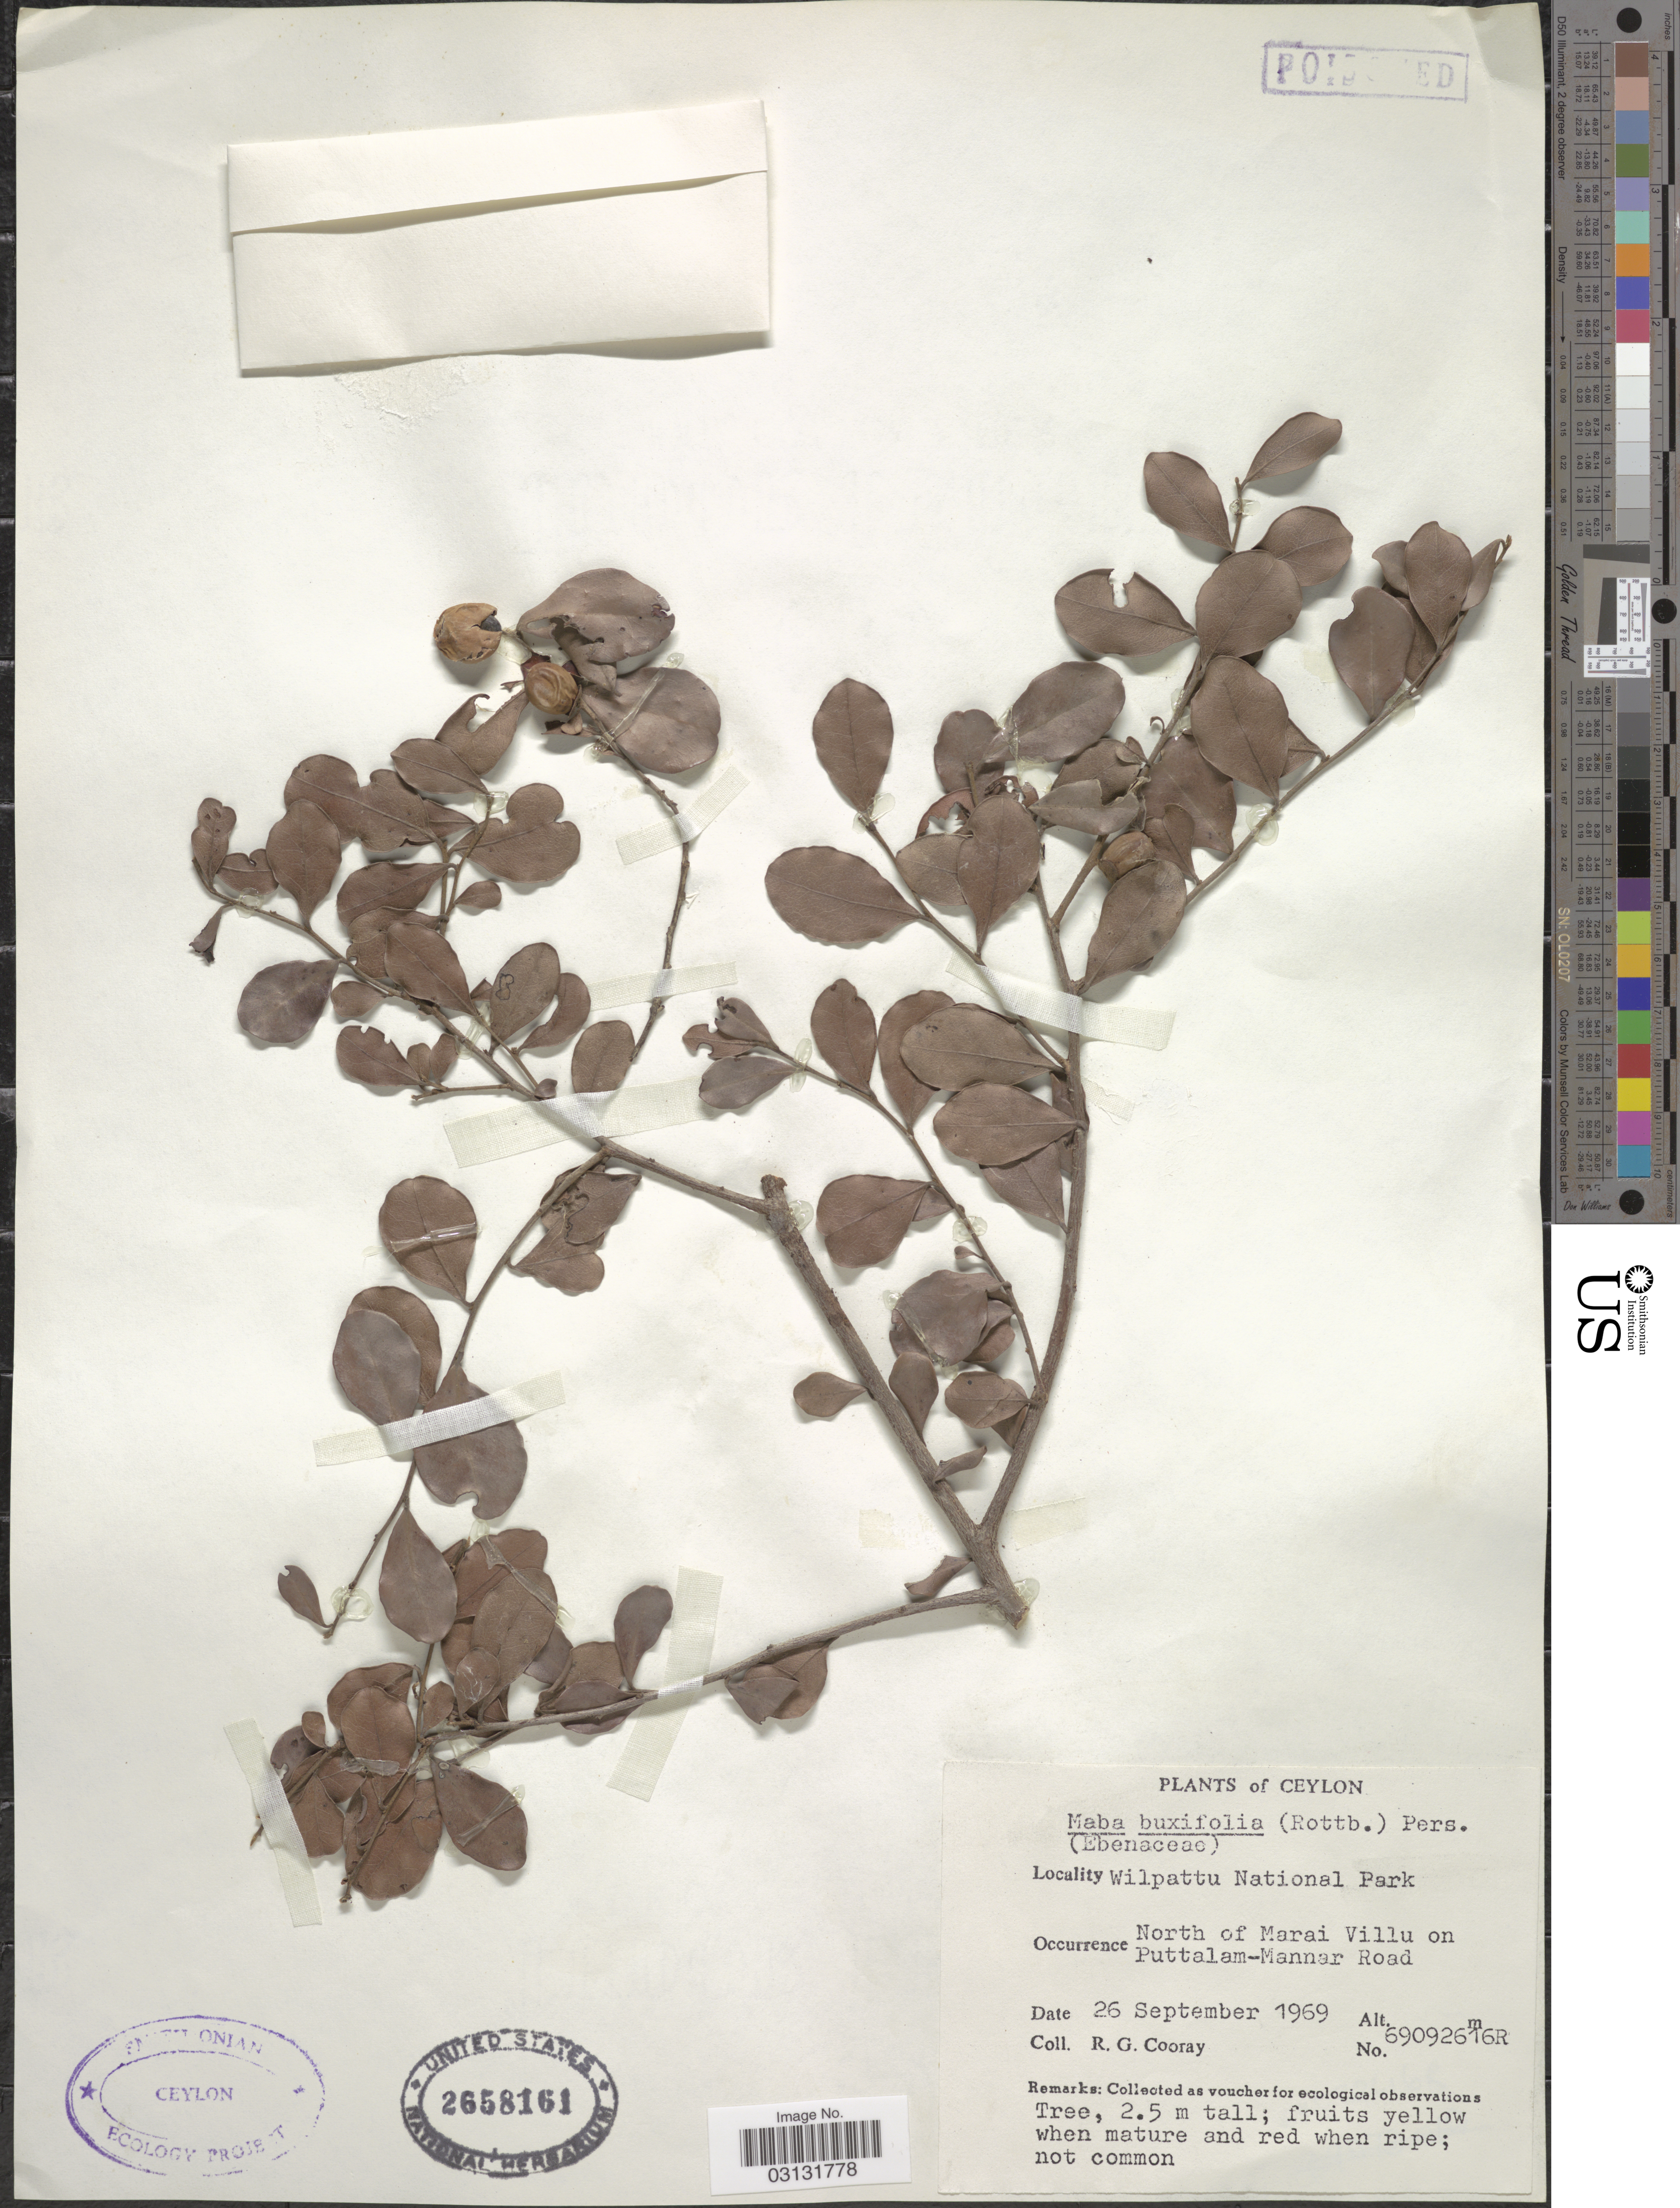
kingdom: Plantae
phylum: Tracheophyta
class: Magnoliopsida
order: Ericales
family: Ebenaceae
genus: Diospyros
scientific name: Diospyros ferrea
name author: (Willd.) Bakh.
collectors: R. Cooray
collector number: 69092616R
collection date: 1969-09-26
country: Sri Lanka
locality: Ceylon. Wilpattu National Park. North of Marai Villu on Puttalam-Mannar Road.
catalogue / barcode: US 2658161